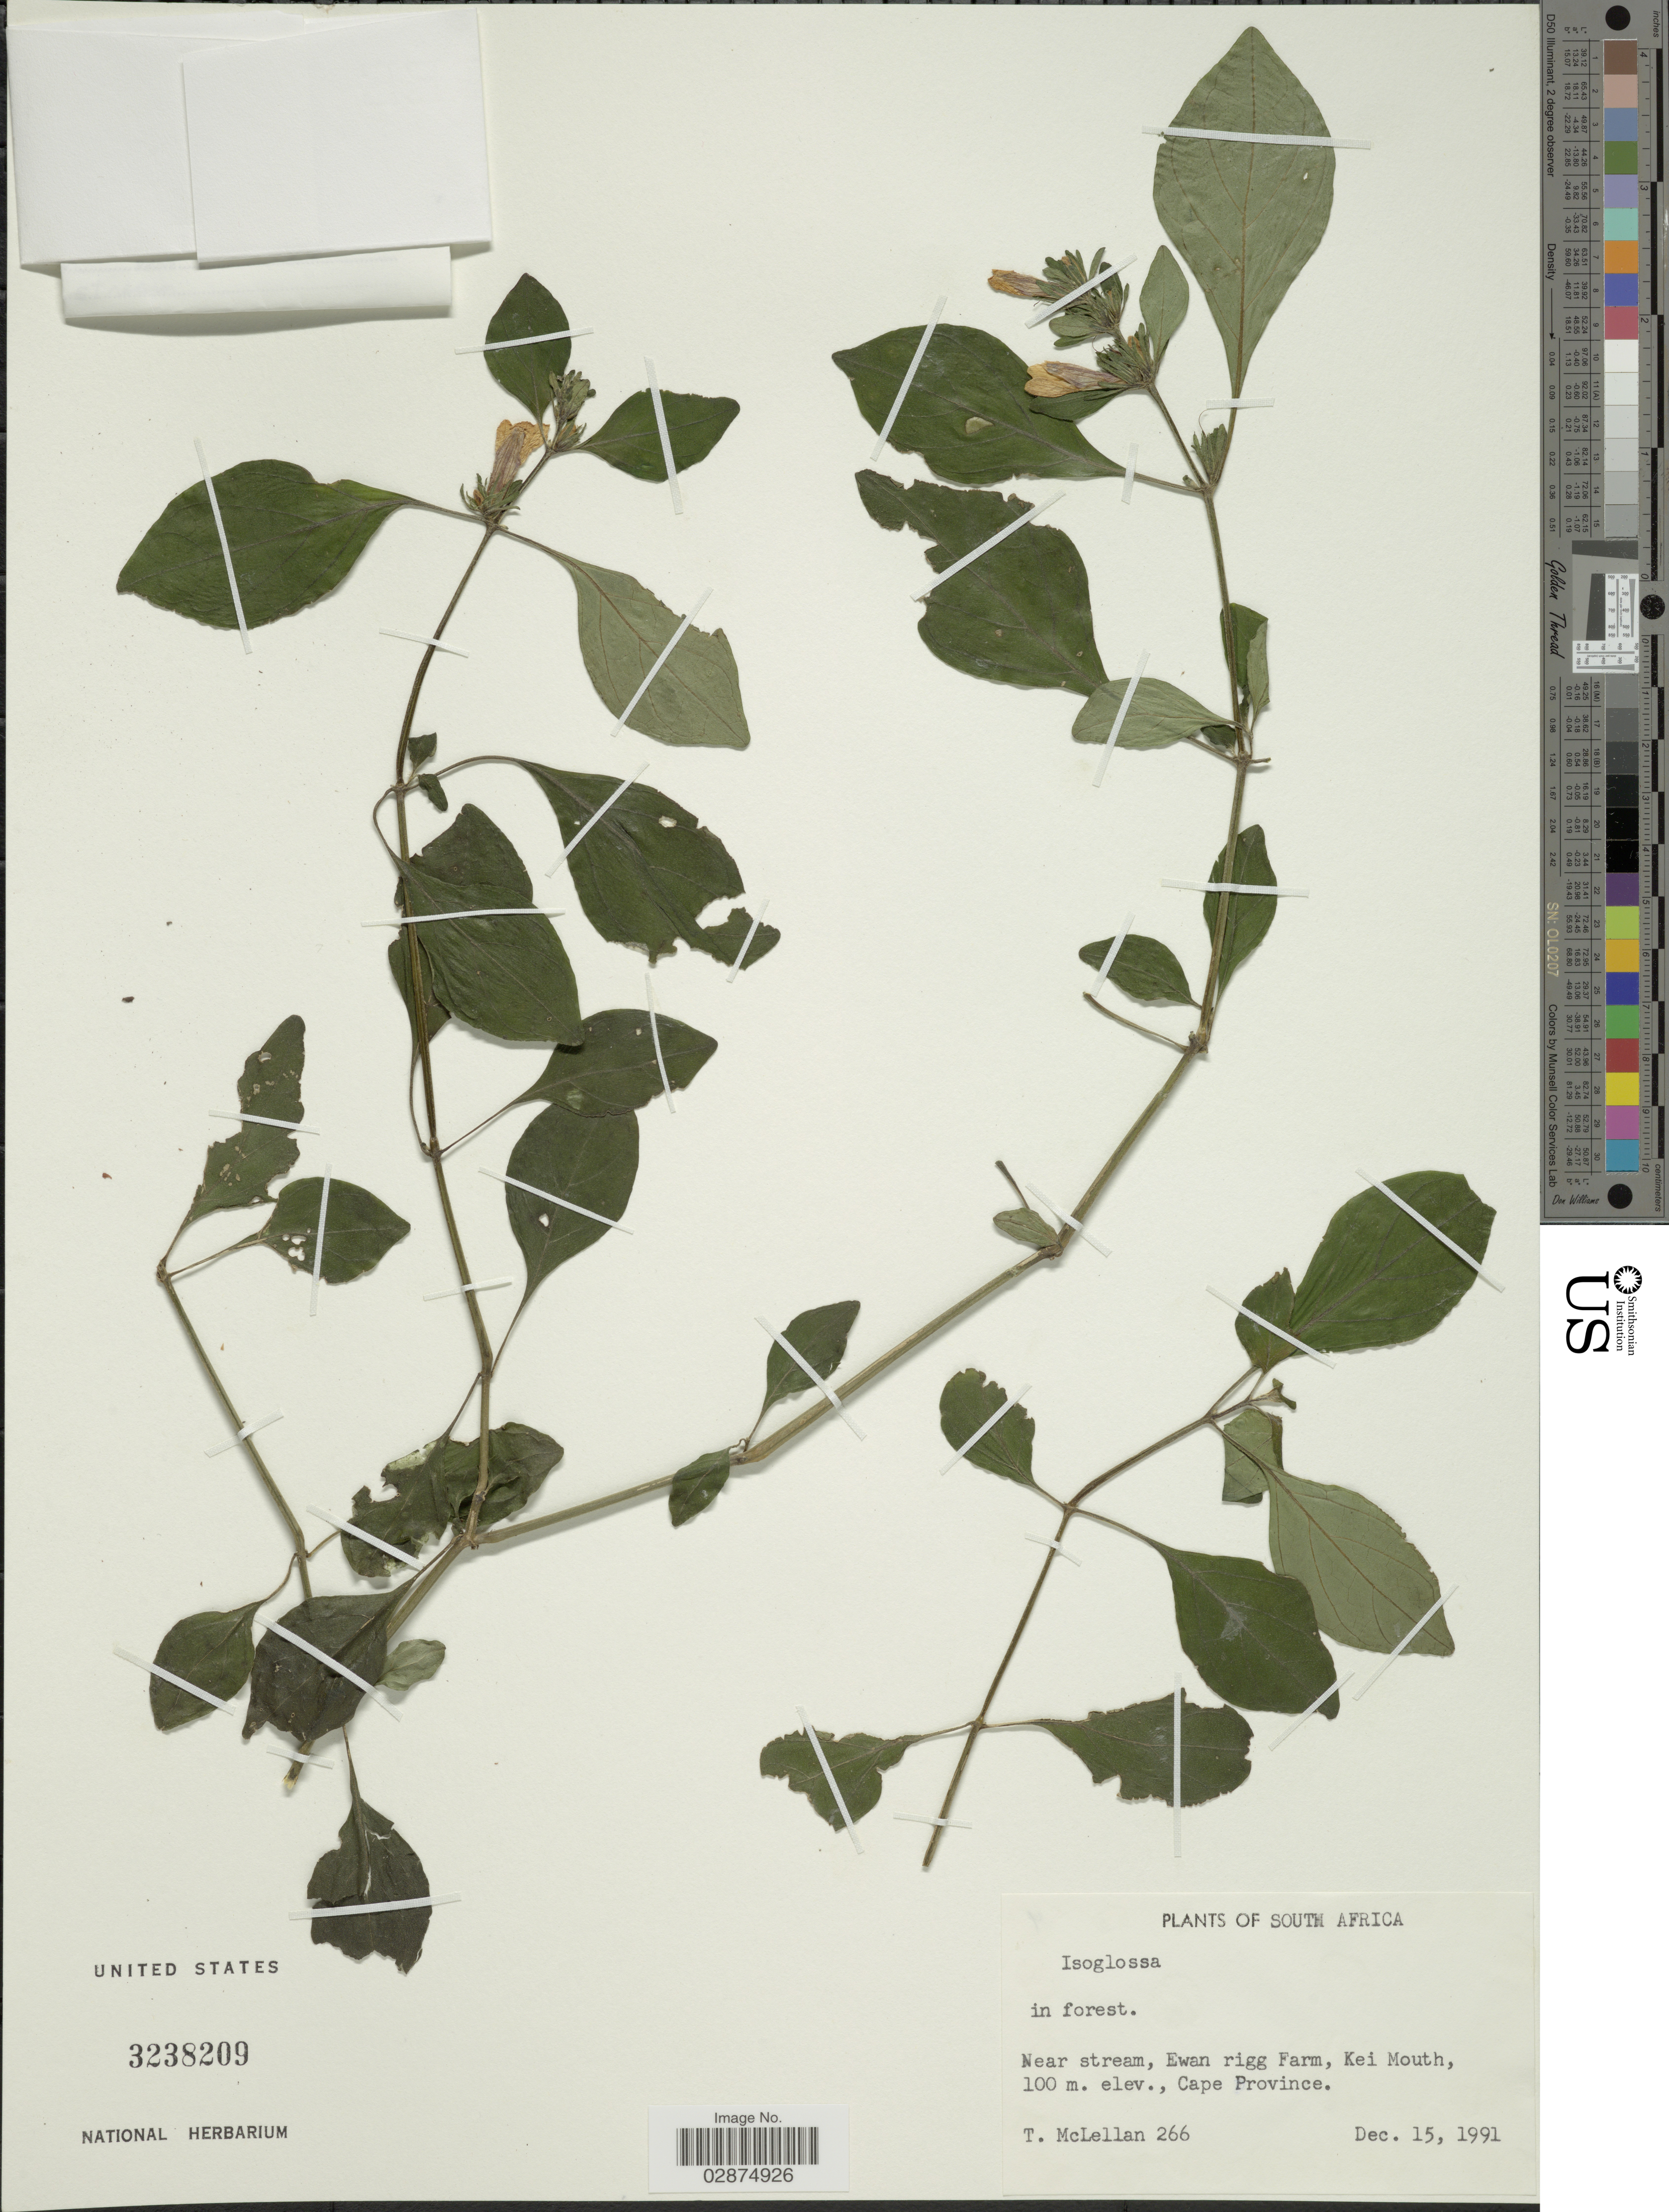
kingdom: Plantae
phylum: Tracheophyta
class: Magnoliopsida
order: Lamiales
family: Acanthaceae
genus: Isoglossa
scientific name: Isoglossa sp.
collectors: T. McLellan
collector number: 266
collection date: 1991-12-15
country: South Africa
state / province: Eastern Cape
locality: Near stream, Ewan rigg Farm, Kei Mouth.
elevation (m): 100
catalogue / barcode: US 3238209